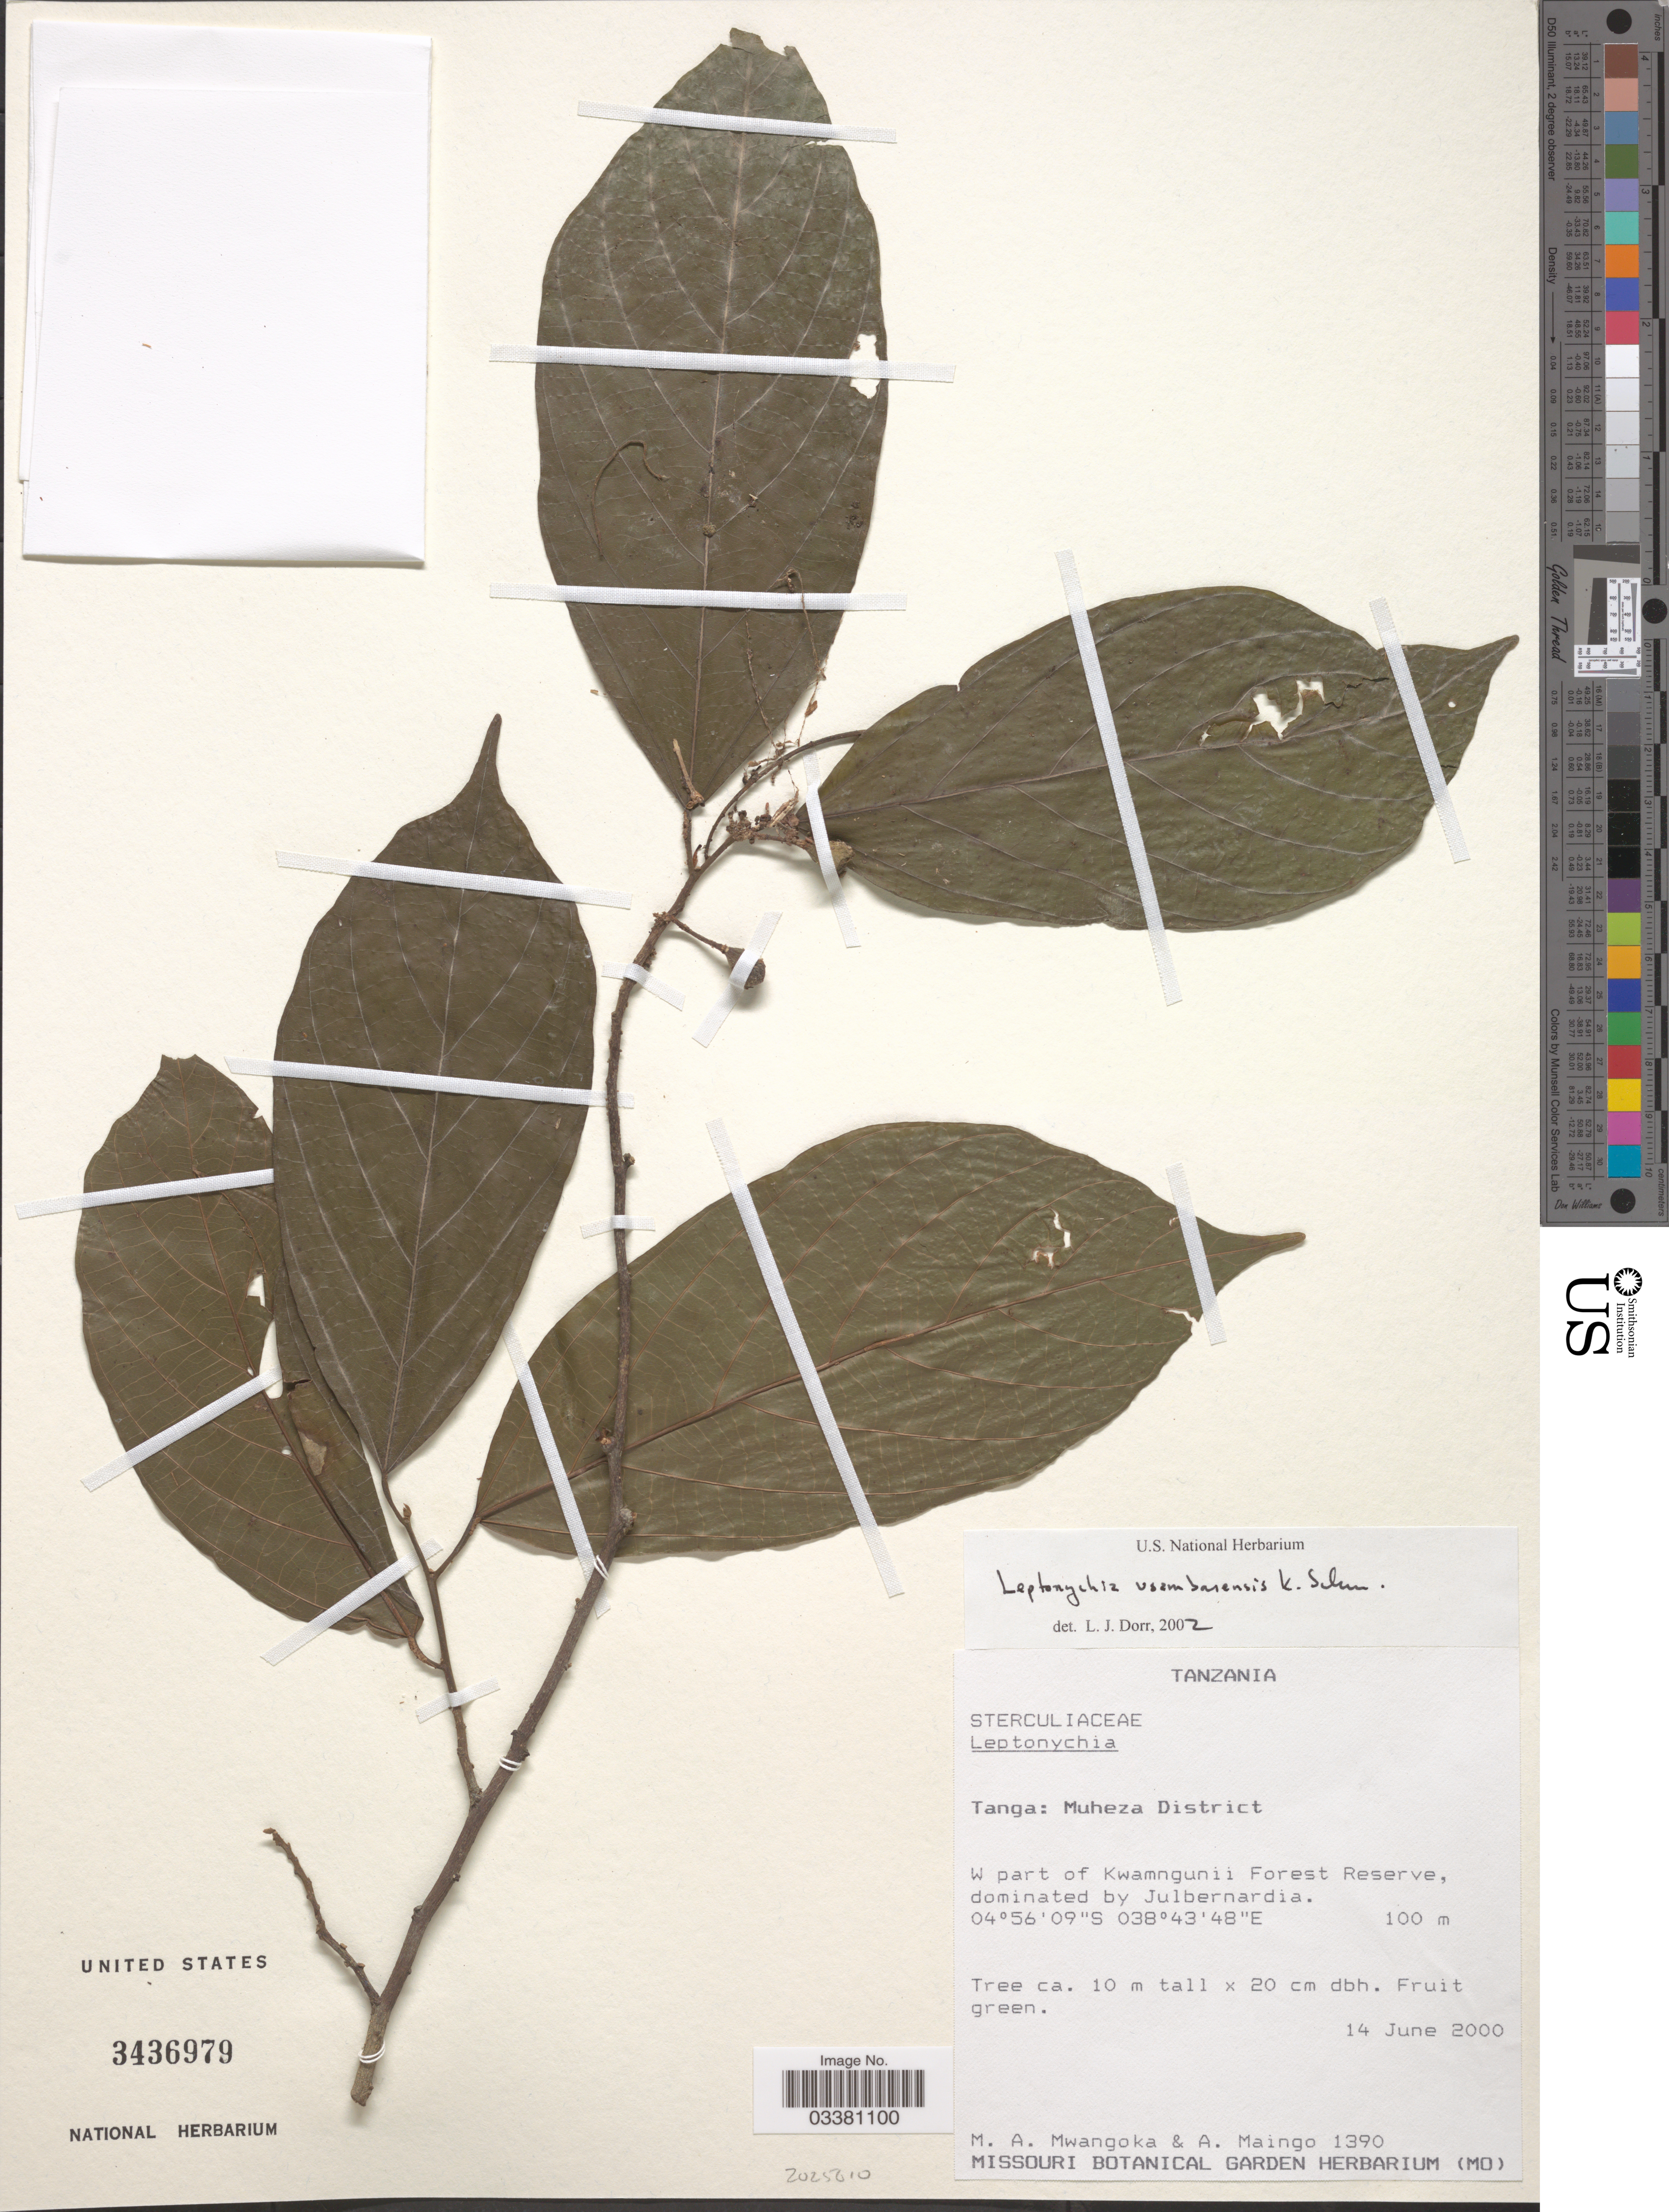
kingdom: Plantae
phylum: Tracheophyta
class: Magnoliopsida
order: Malvales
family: Malvaceae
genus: Leptonychia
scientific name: Leptonychia usambarensis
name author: K. Schum.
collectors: M. A. Mwangoka & A. Maingo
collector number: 1390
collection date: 2000-06-14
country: Tanzania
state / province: Tanga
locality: Muheza District. W part of Kwamngunii Forest Reserve.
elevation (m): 100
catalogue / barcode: US 3436979